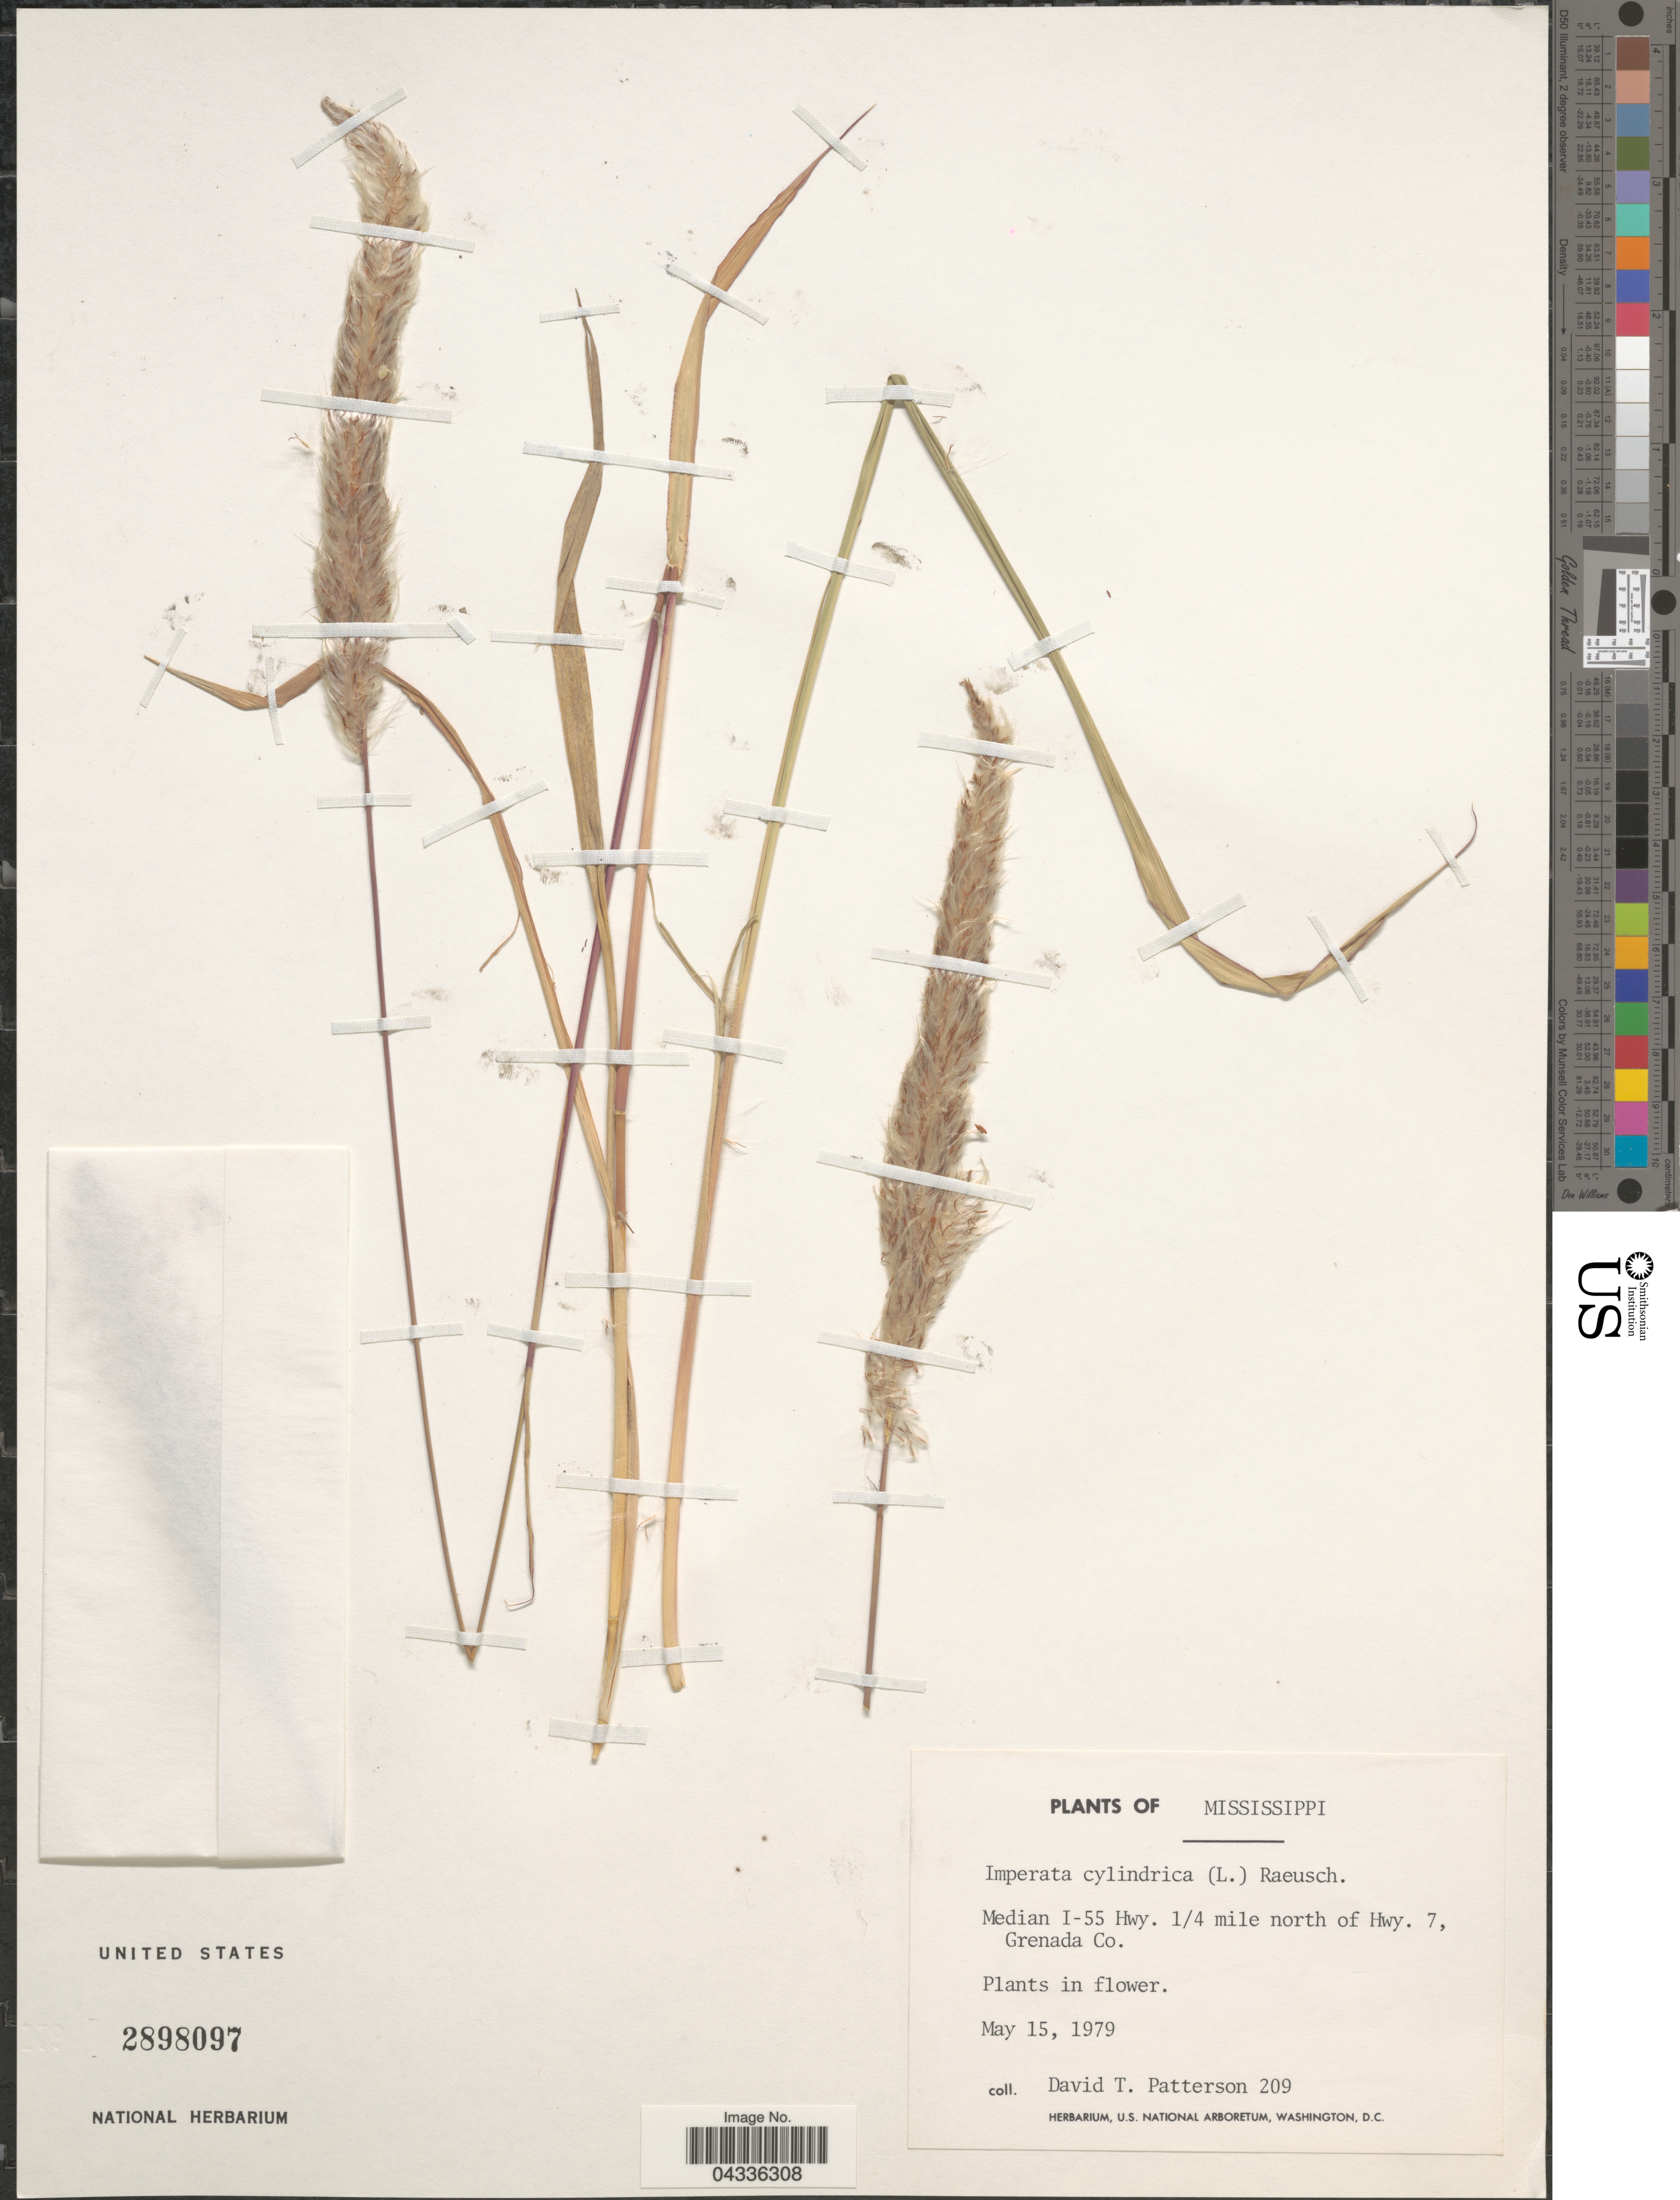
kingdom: Plantae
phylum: Tracheophyta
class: Liliopsida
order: Poales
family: Poaceae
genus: Imperata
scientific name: Imperata cylindrica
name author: (L.) P. Beauv.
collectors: D. Patterson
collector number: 209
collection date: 1979-05-15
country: United States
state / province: Mississippi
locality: Median I-55 Hwy. ¼ mile north of Hwy. 7, Grenada Co.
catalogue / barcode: US 2898097